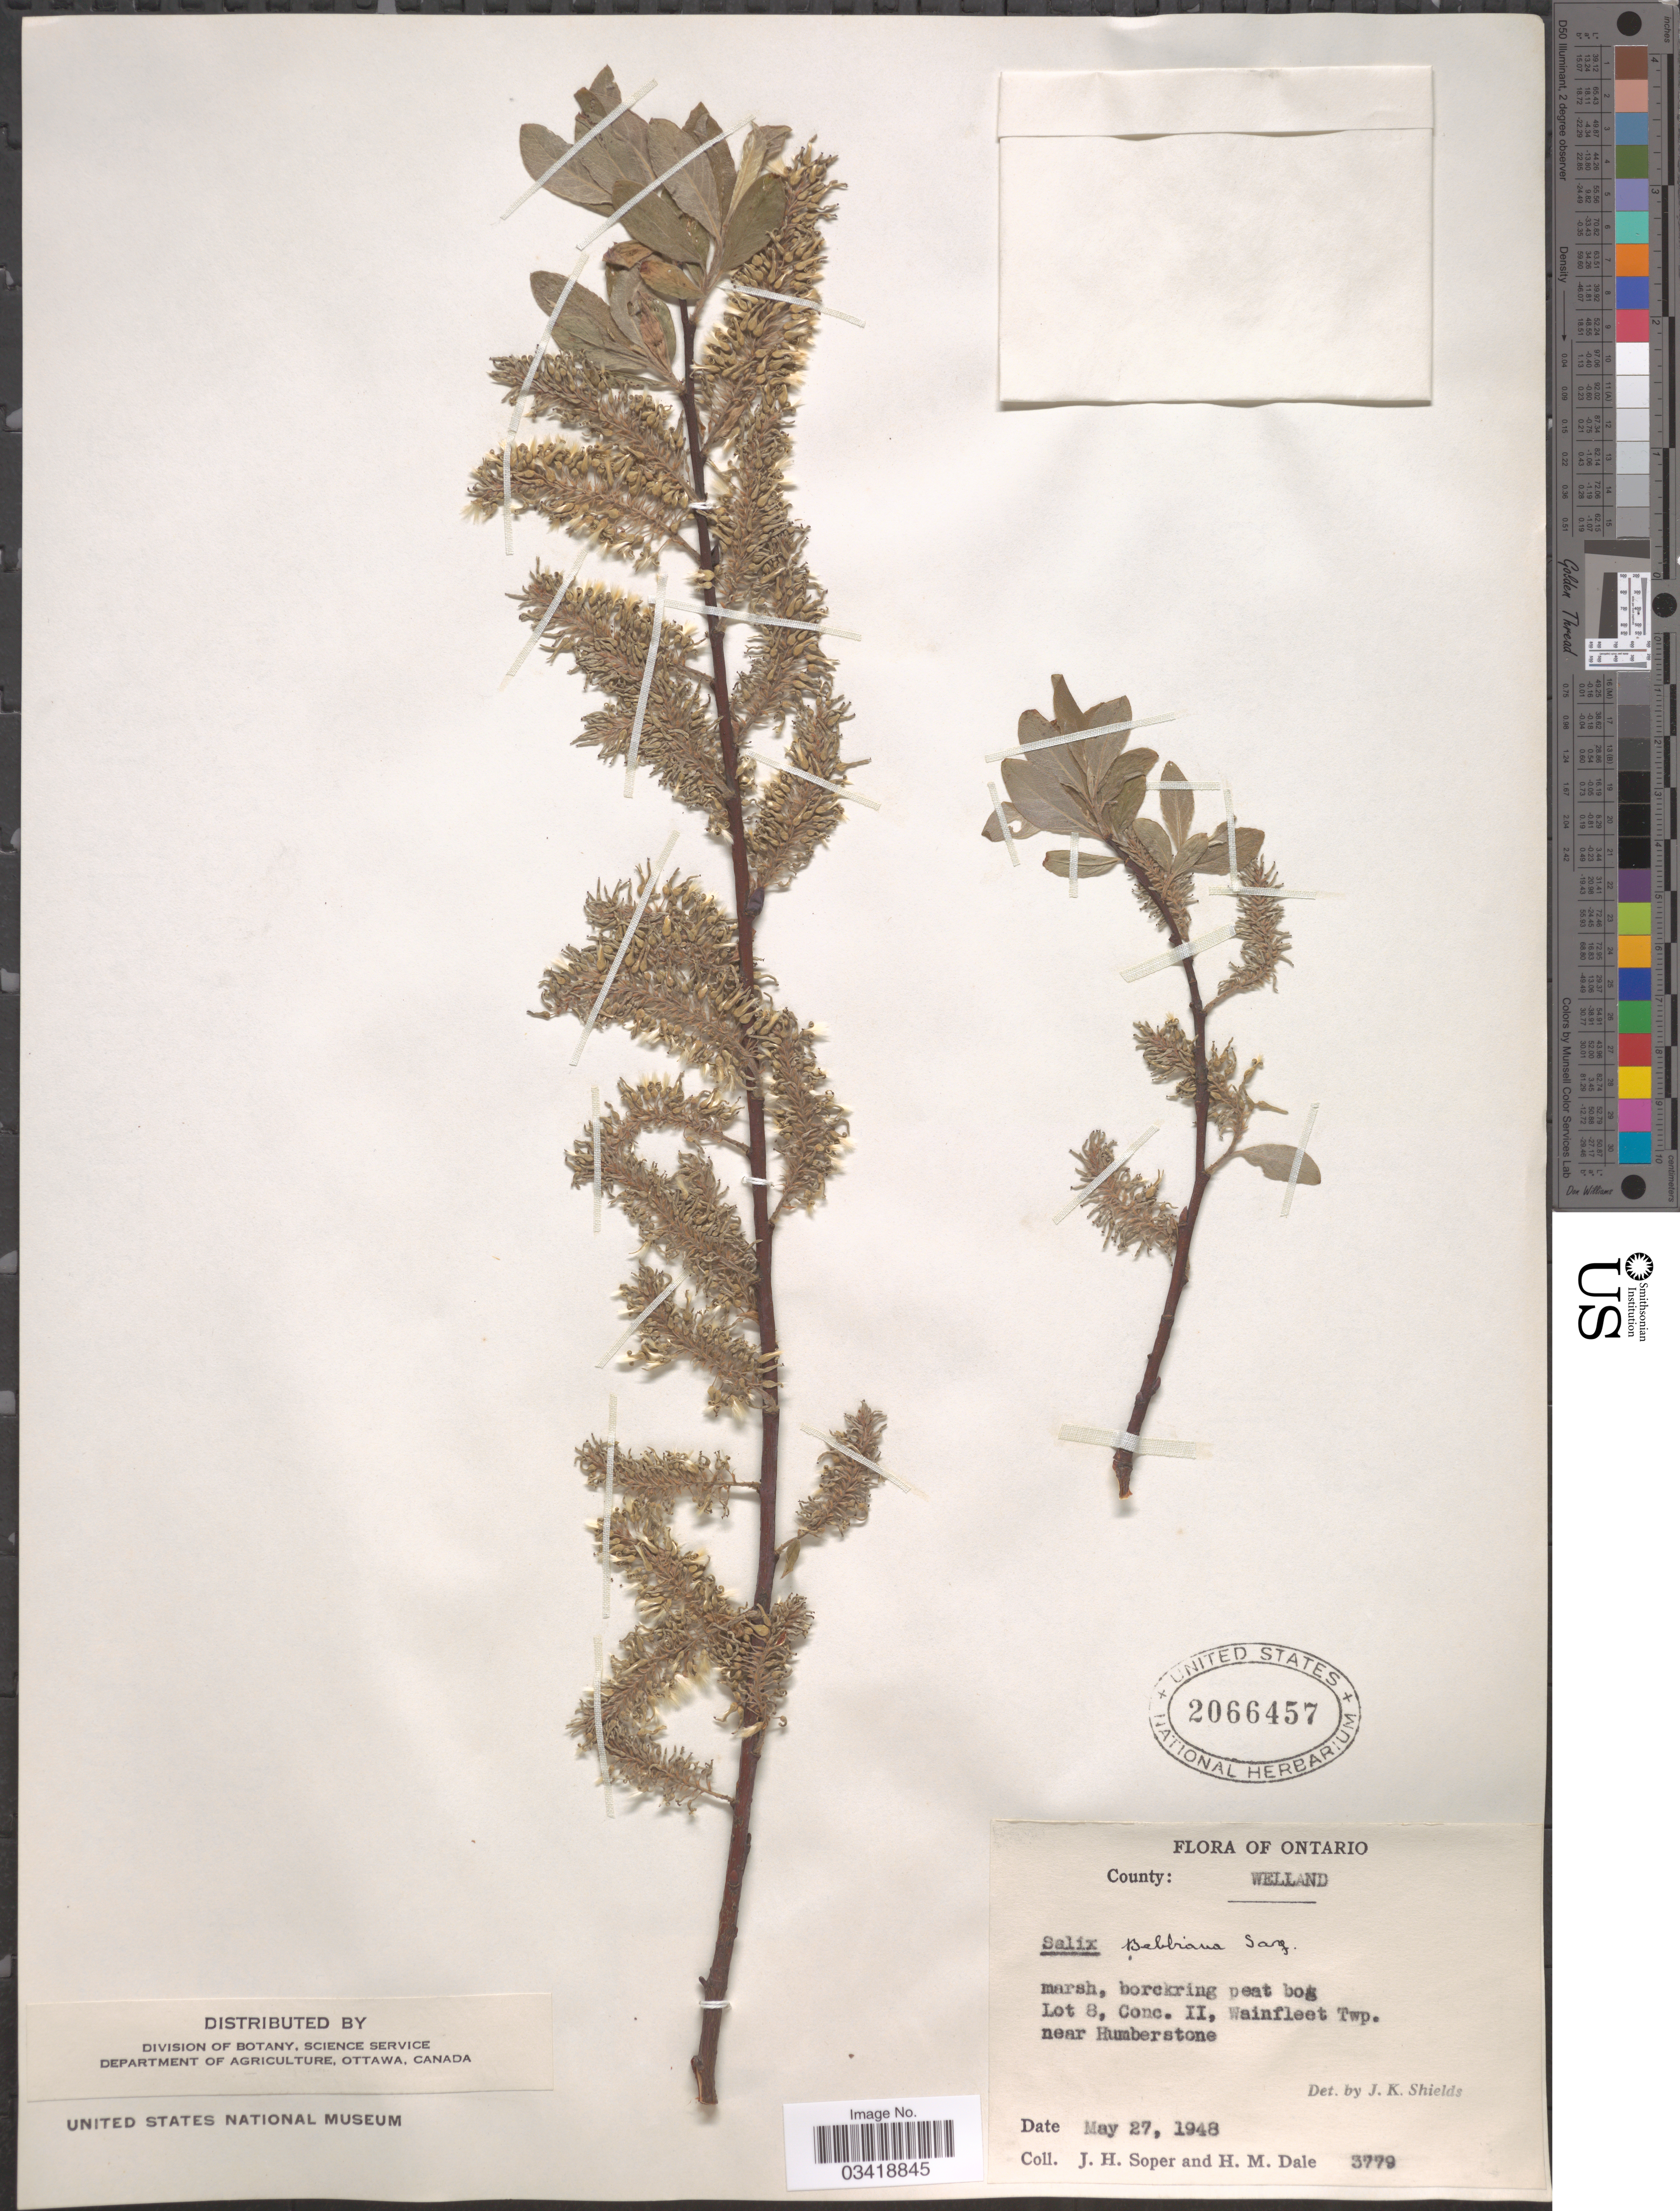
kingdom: Plantae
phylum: Tracheophyta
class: Magnoliopsida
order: Malpighiales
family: Salicaceae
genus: Salix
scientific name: Salix bebbiana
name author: Sarg.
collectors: J. H. Soper & H. M. Dale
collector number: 3779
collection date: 1948-05-27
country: Canada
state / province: Ontario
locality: County: Welland. Lot 8, Conc. II, Wainfleet Twp. near Rumberstone.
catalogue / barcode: US 2066457